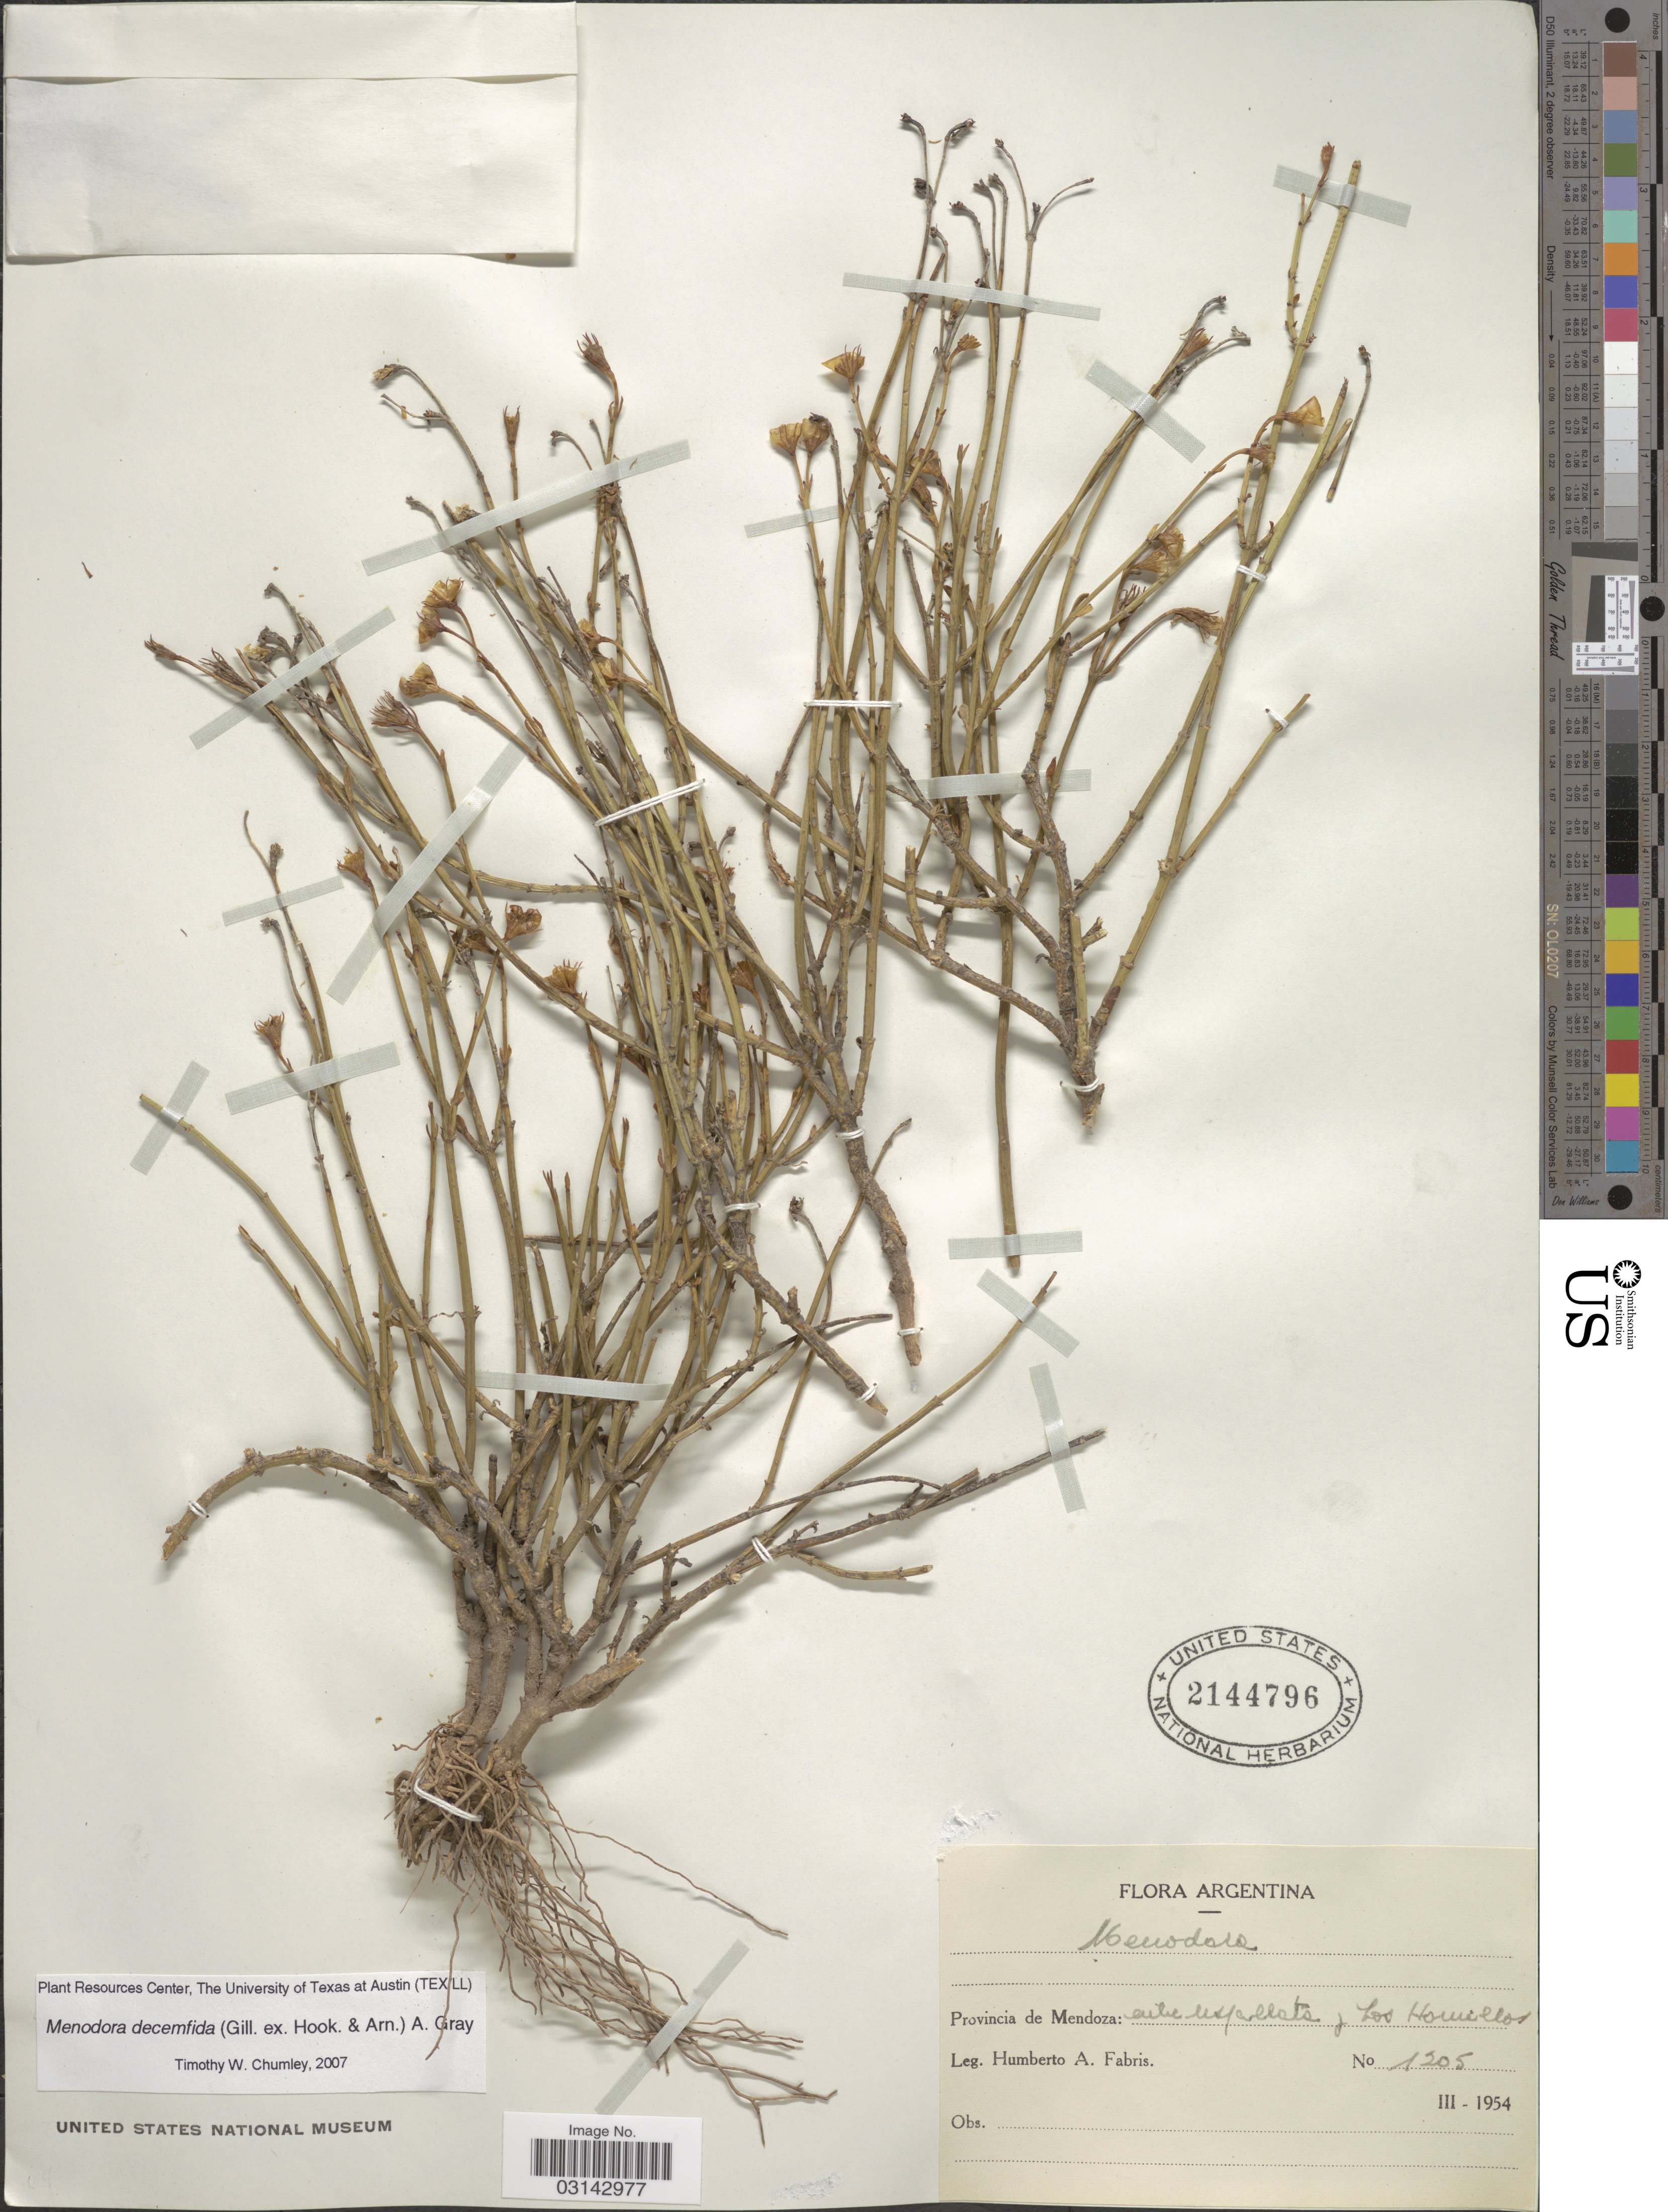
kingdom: Plantae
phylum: Tracheophyta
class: Magnoliopsida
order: Lamiales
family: Oleaceae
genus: Menodora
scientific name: Menodora decemfida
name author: (Gillies ex Hook.) A. Gray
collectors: H. A. Fabris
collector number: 1205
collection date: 1954-03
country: Argentina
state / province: Mendoza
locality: Ailic usparblata y Los Hornillos.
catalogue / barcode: US 2144796